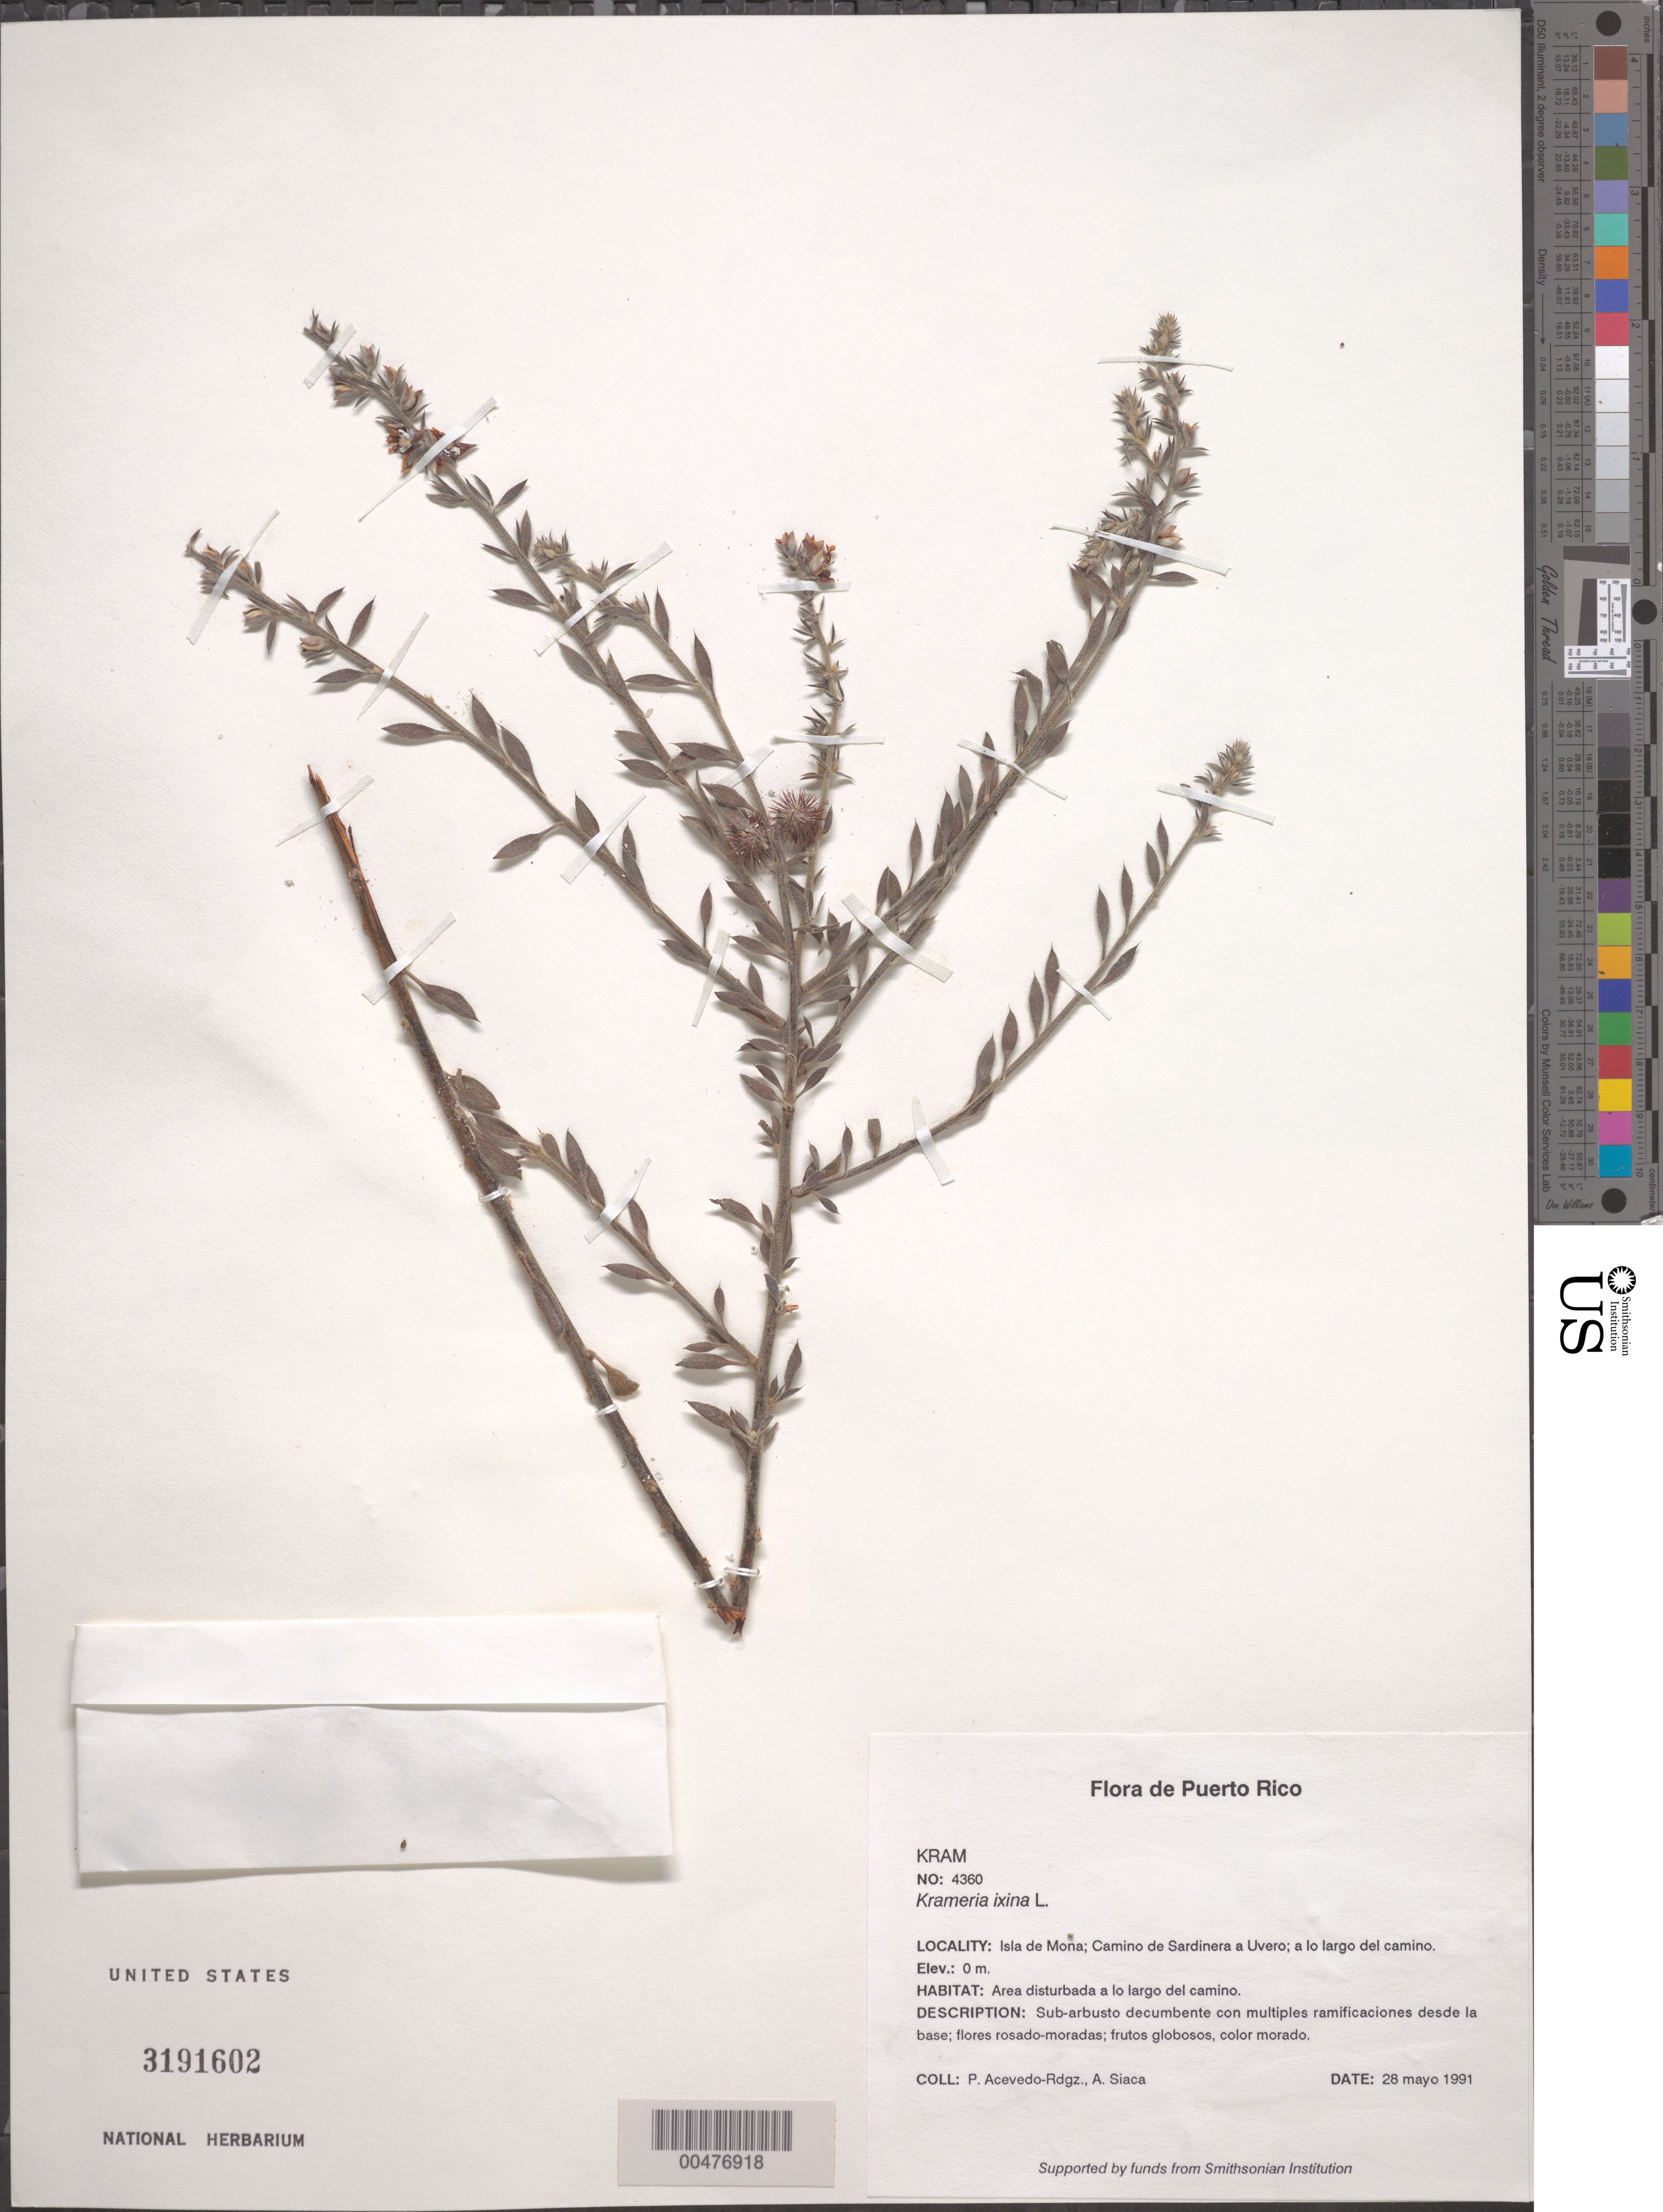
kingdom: Plantae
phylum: Tracheophyta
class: Magnoliopsida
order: Zygophyllales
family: Krameriaceae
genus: Krameria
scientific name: Krameria ixine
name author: L.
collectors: P. Acevedo-Rodr. & A. Siaca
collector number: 4360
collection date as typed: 28 May 1991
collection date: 1991-05-28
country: Puerto Rico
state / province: Mayaguëz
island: Mona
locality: Isla de Mona; Camino de Sardinera a Uvero; a lo largo del camino.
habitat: Area disturbada a lo largo del camino.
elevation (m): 0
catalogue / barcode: US 3191602